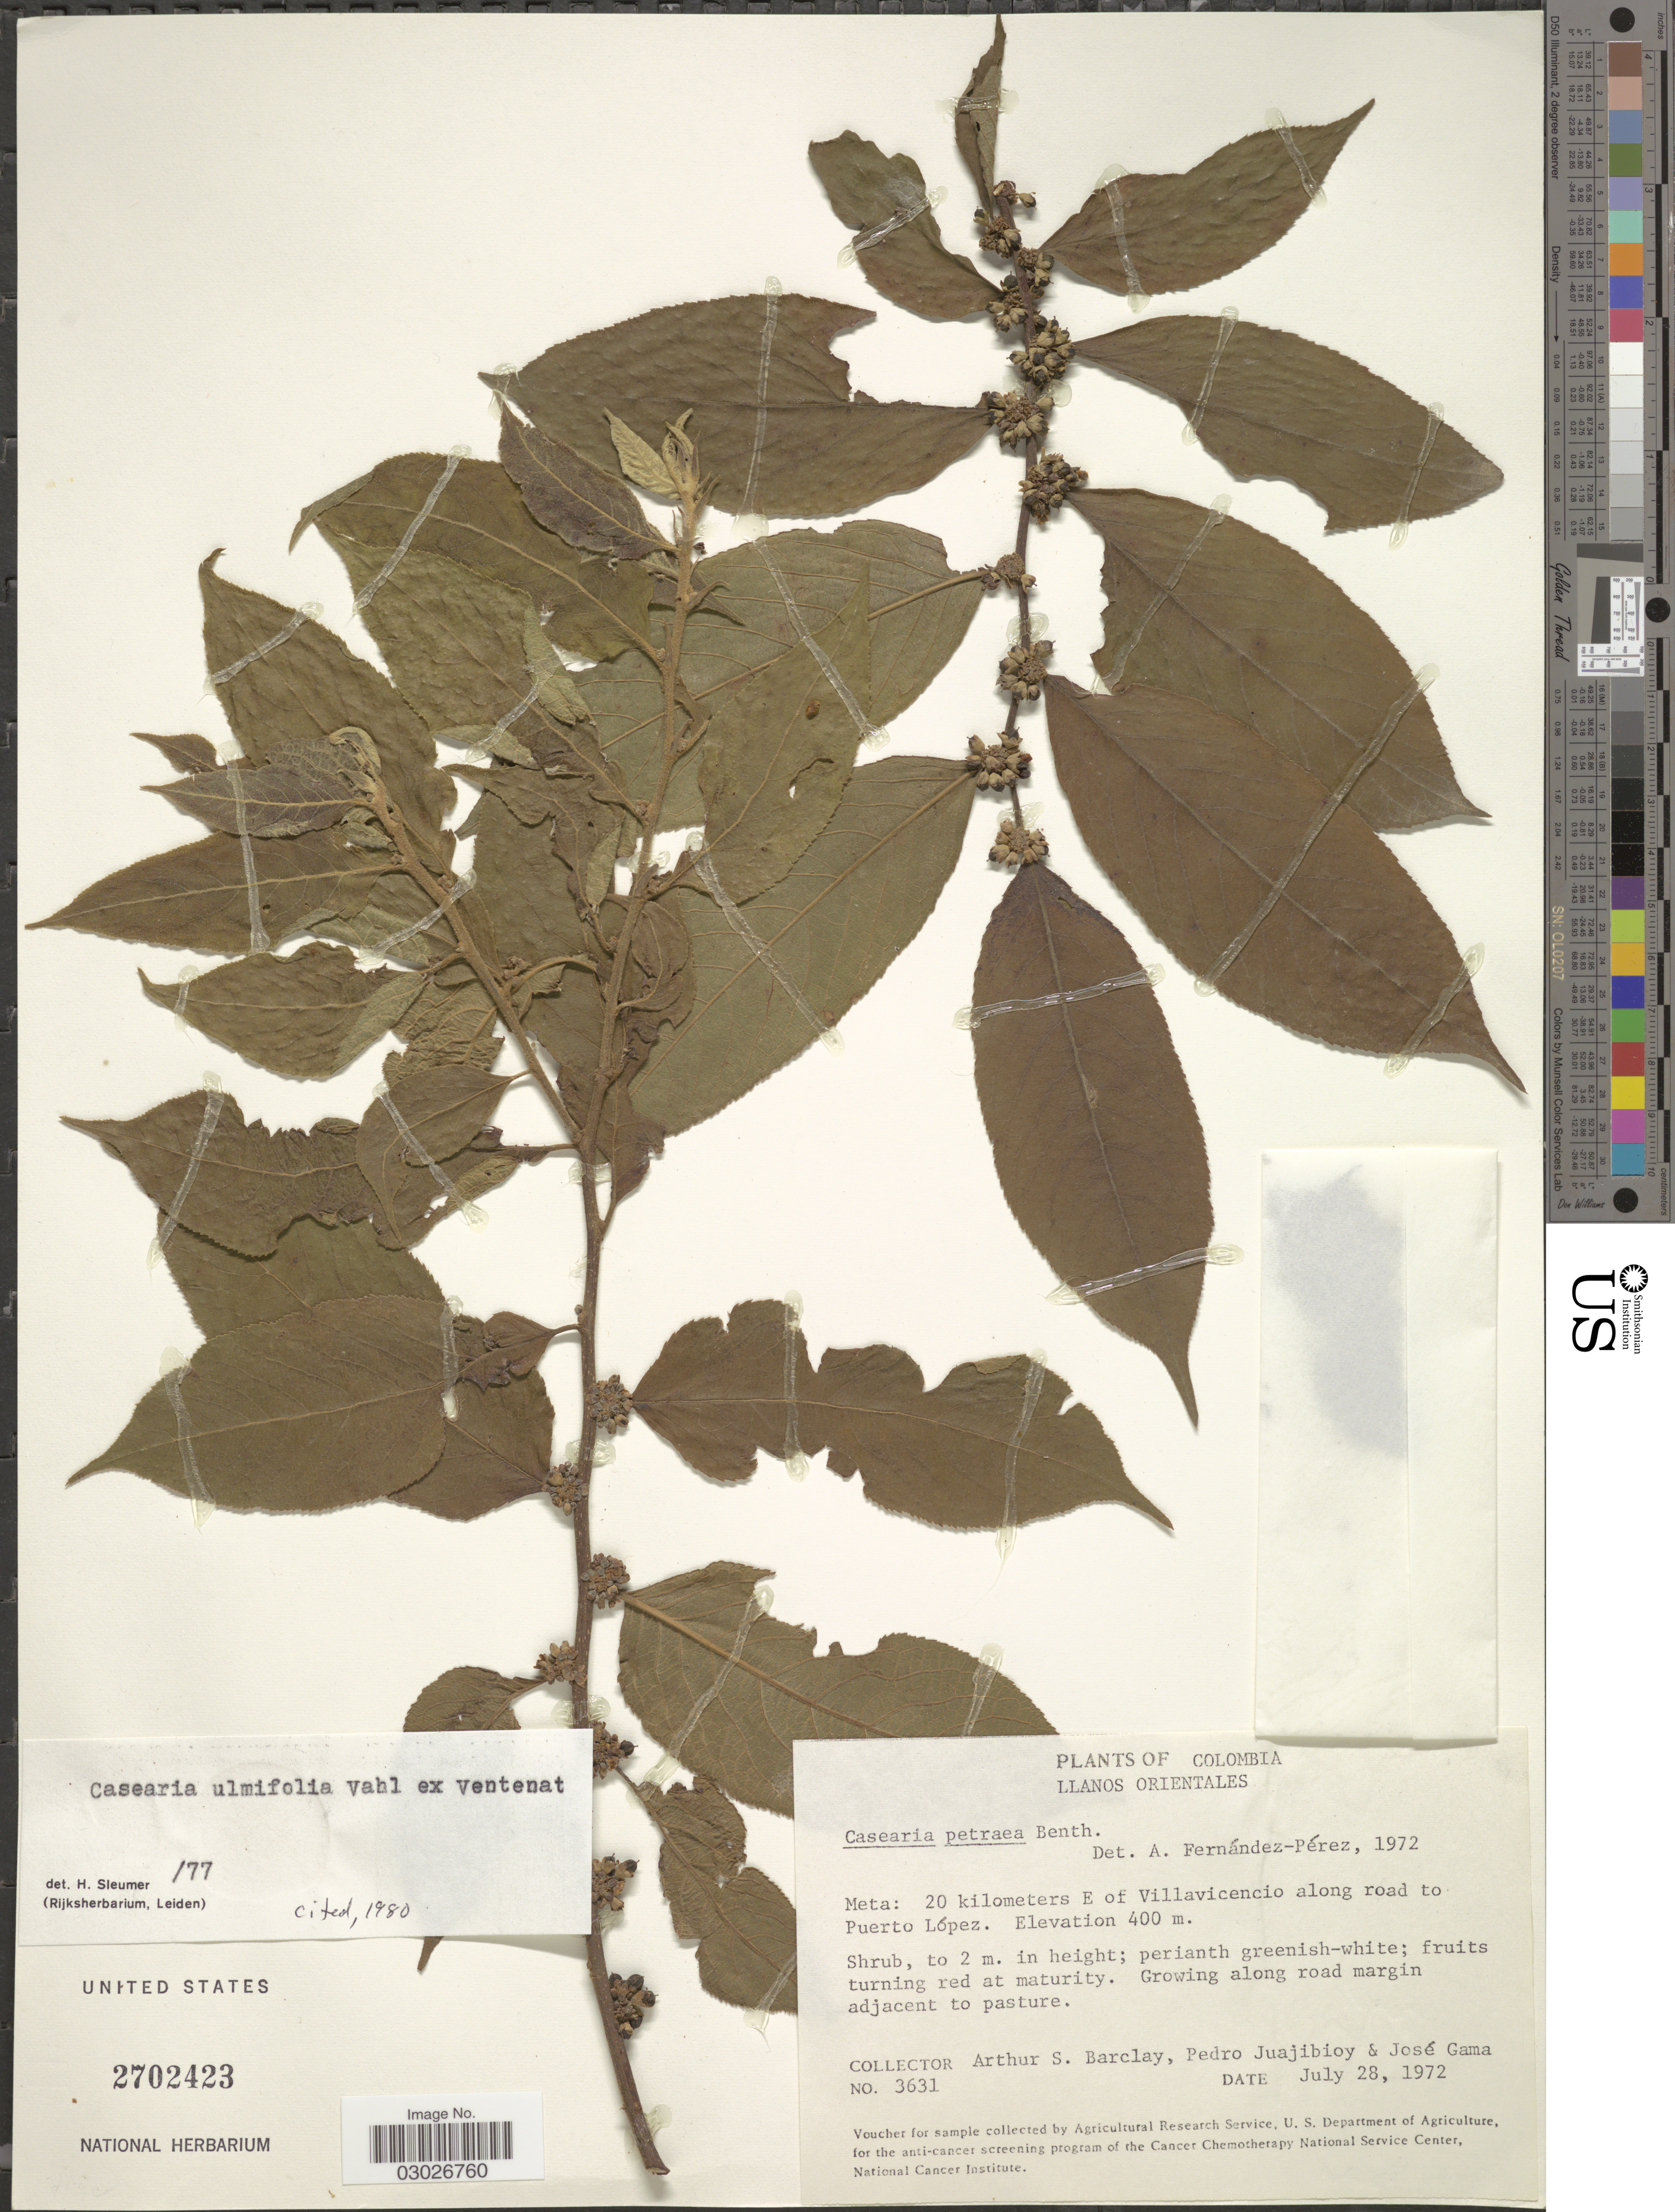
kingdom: Plantae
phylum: Tracheophyta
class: Magnoliopsida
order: Malpighiales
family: Salicaceae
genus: Casearia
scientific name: Casearia ulmifolia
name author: Vahl ex Vent.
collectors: A. S. Barclay, P. Juajibioy & J. Gama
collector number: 3631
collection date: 1972-07-28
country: Colombia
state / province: Meta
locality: Llanos Orientales. Meta: 20 kilometers E of Villavicencio along road to Puerto López.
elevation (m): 400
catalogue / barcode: US 2702423